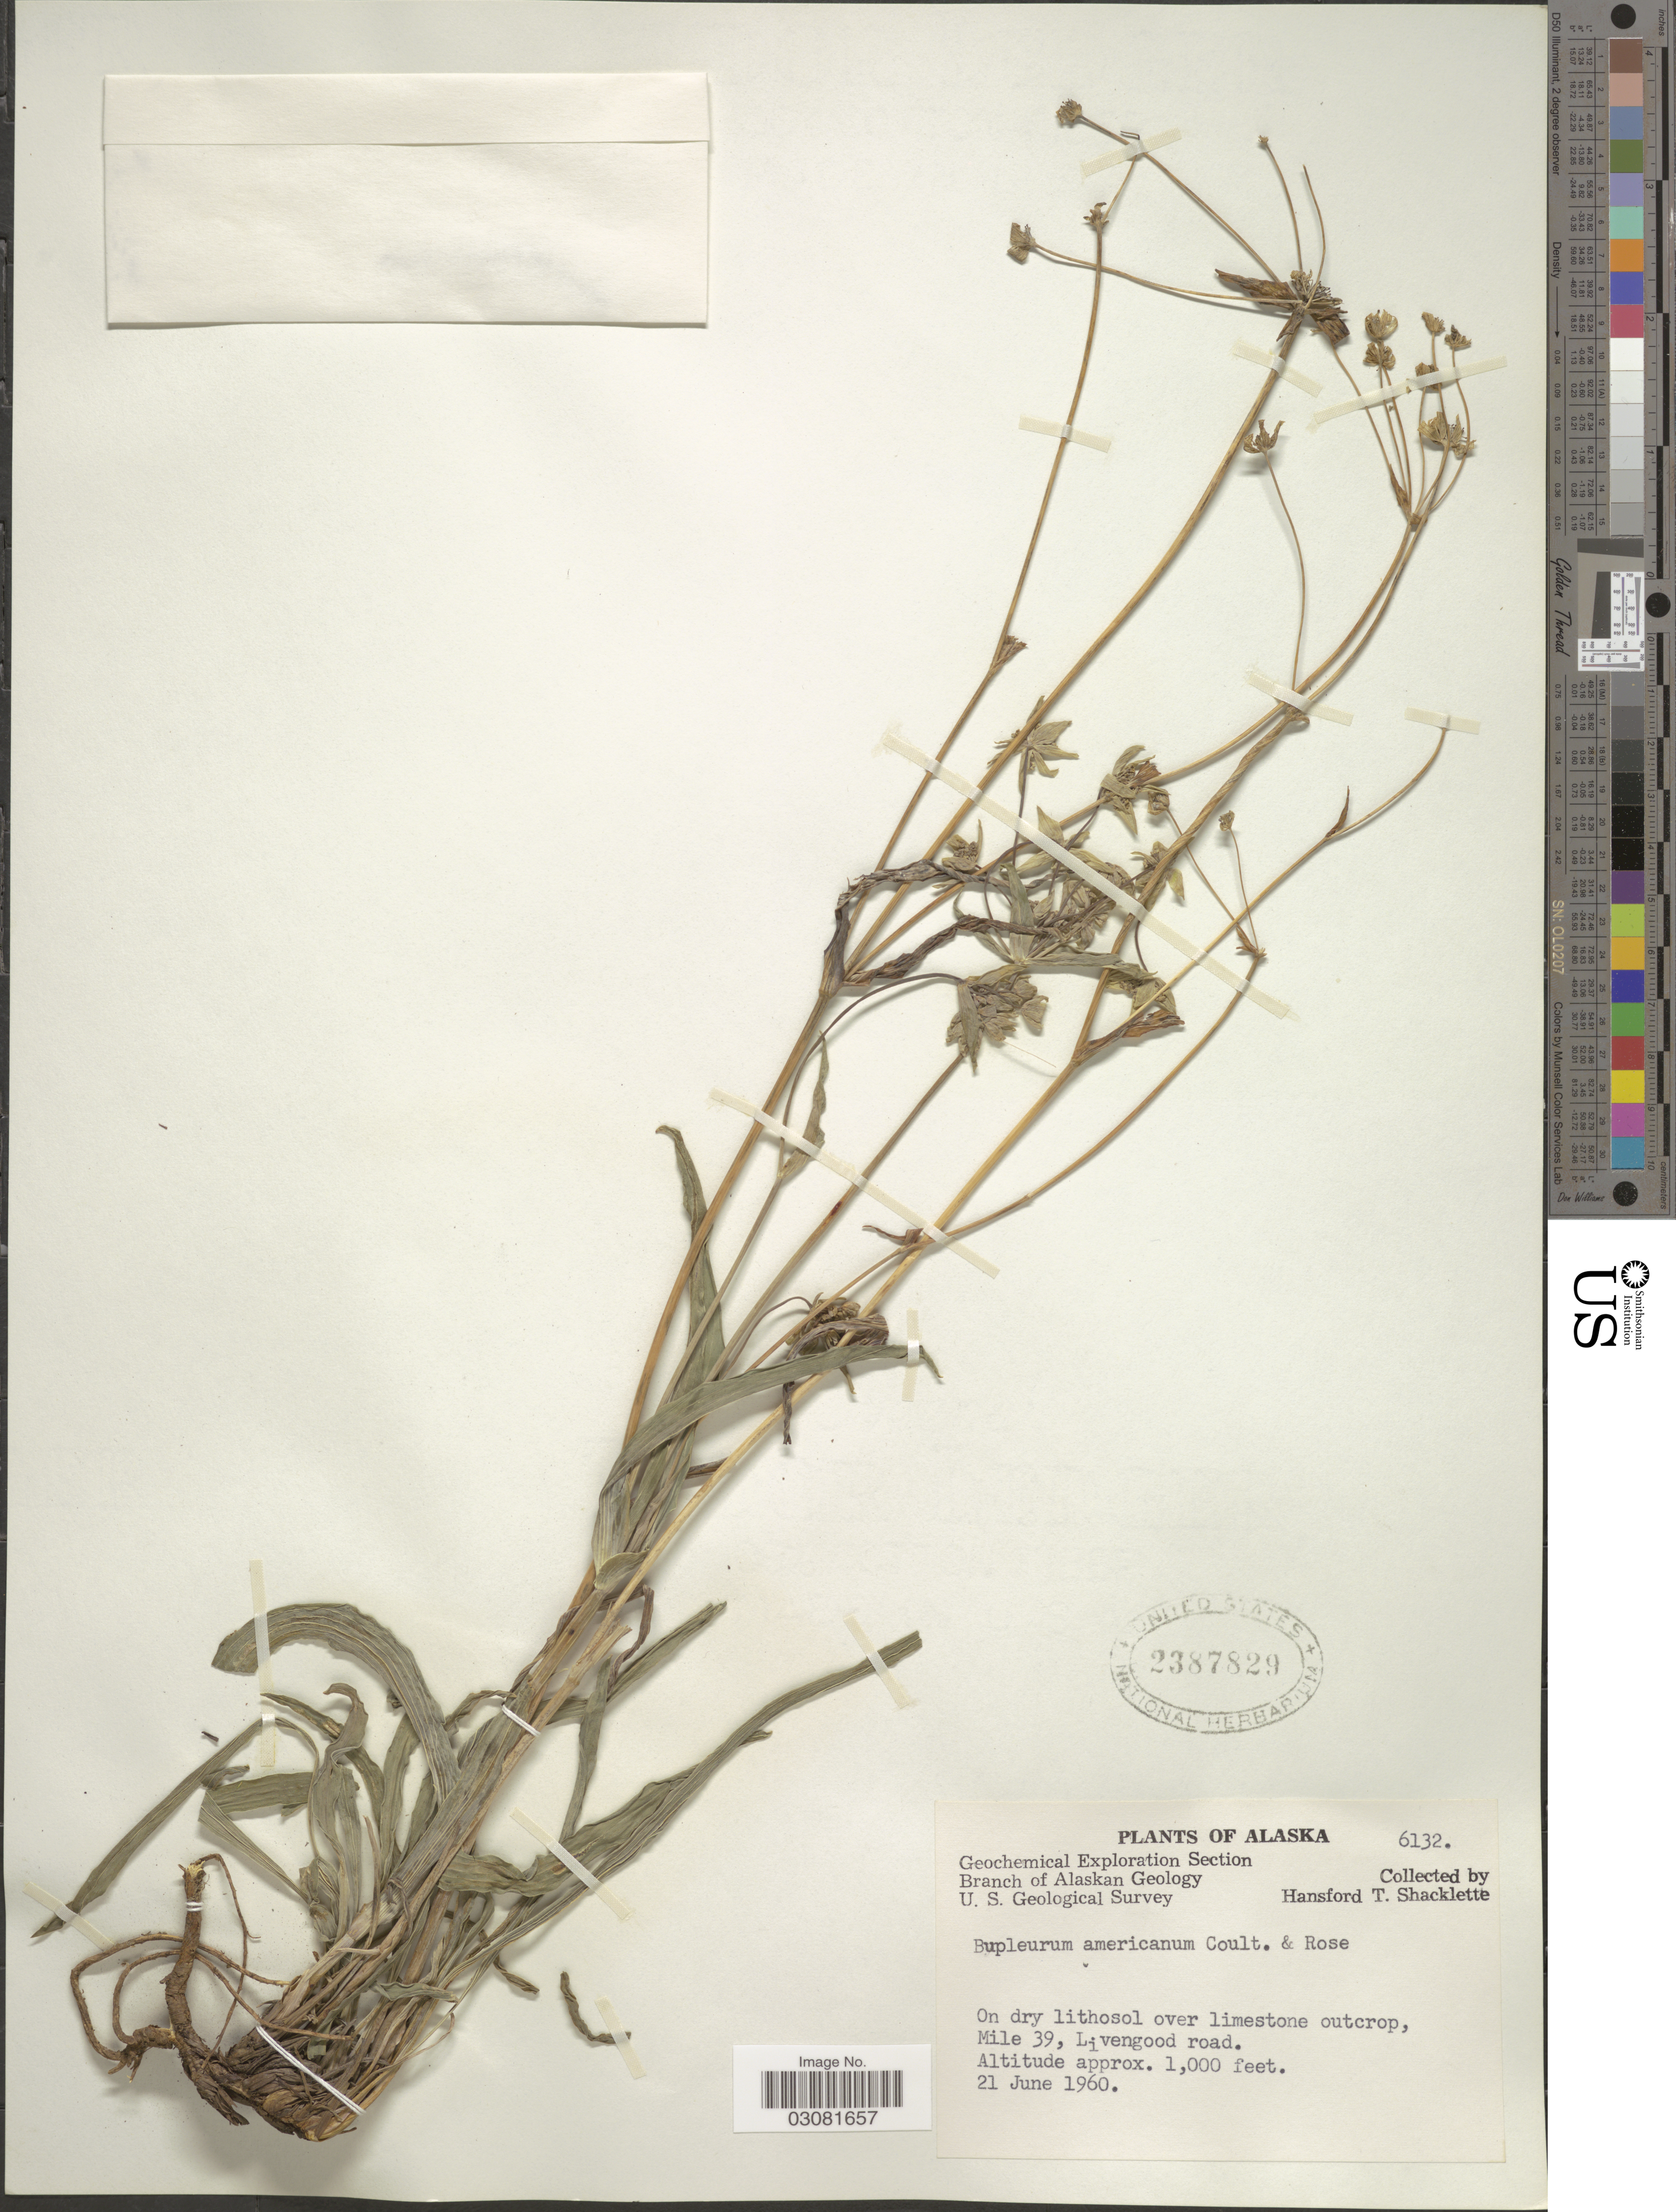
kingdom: Plantae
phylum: Tracheophyta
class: Magnoliopsida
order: Apiales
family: Apiaceae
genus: Bupleurum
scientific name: Bupleurum americanum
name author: J.M. Coult. & Rose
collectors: H. Shacklette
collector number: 6132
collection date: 1960-06-21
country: United States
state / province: Alaska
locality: Mile 39, Livengood road.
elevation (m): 305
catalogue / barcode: US 2387829